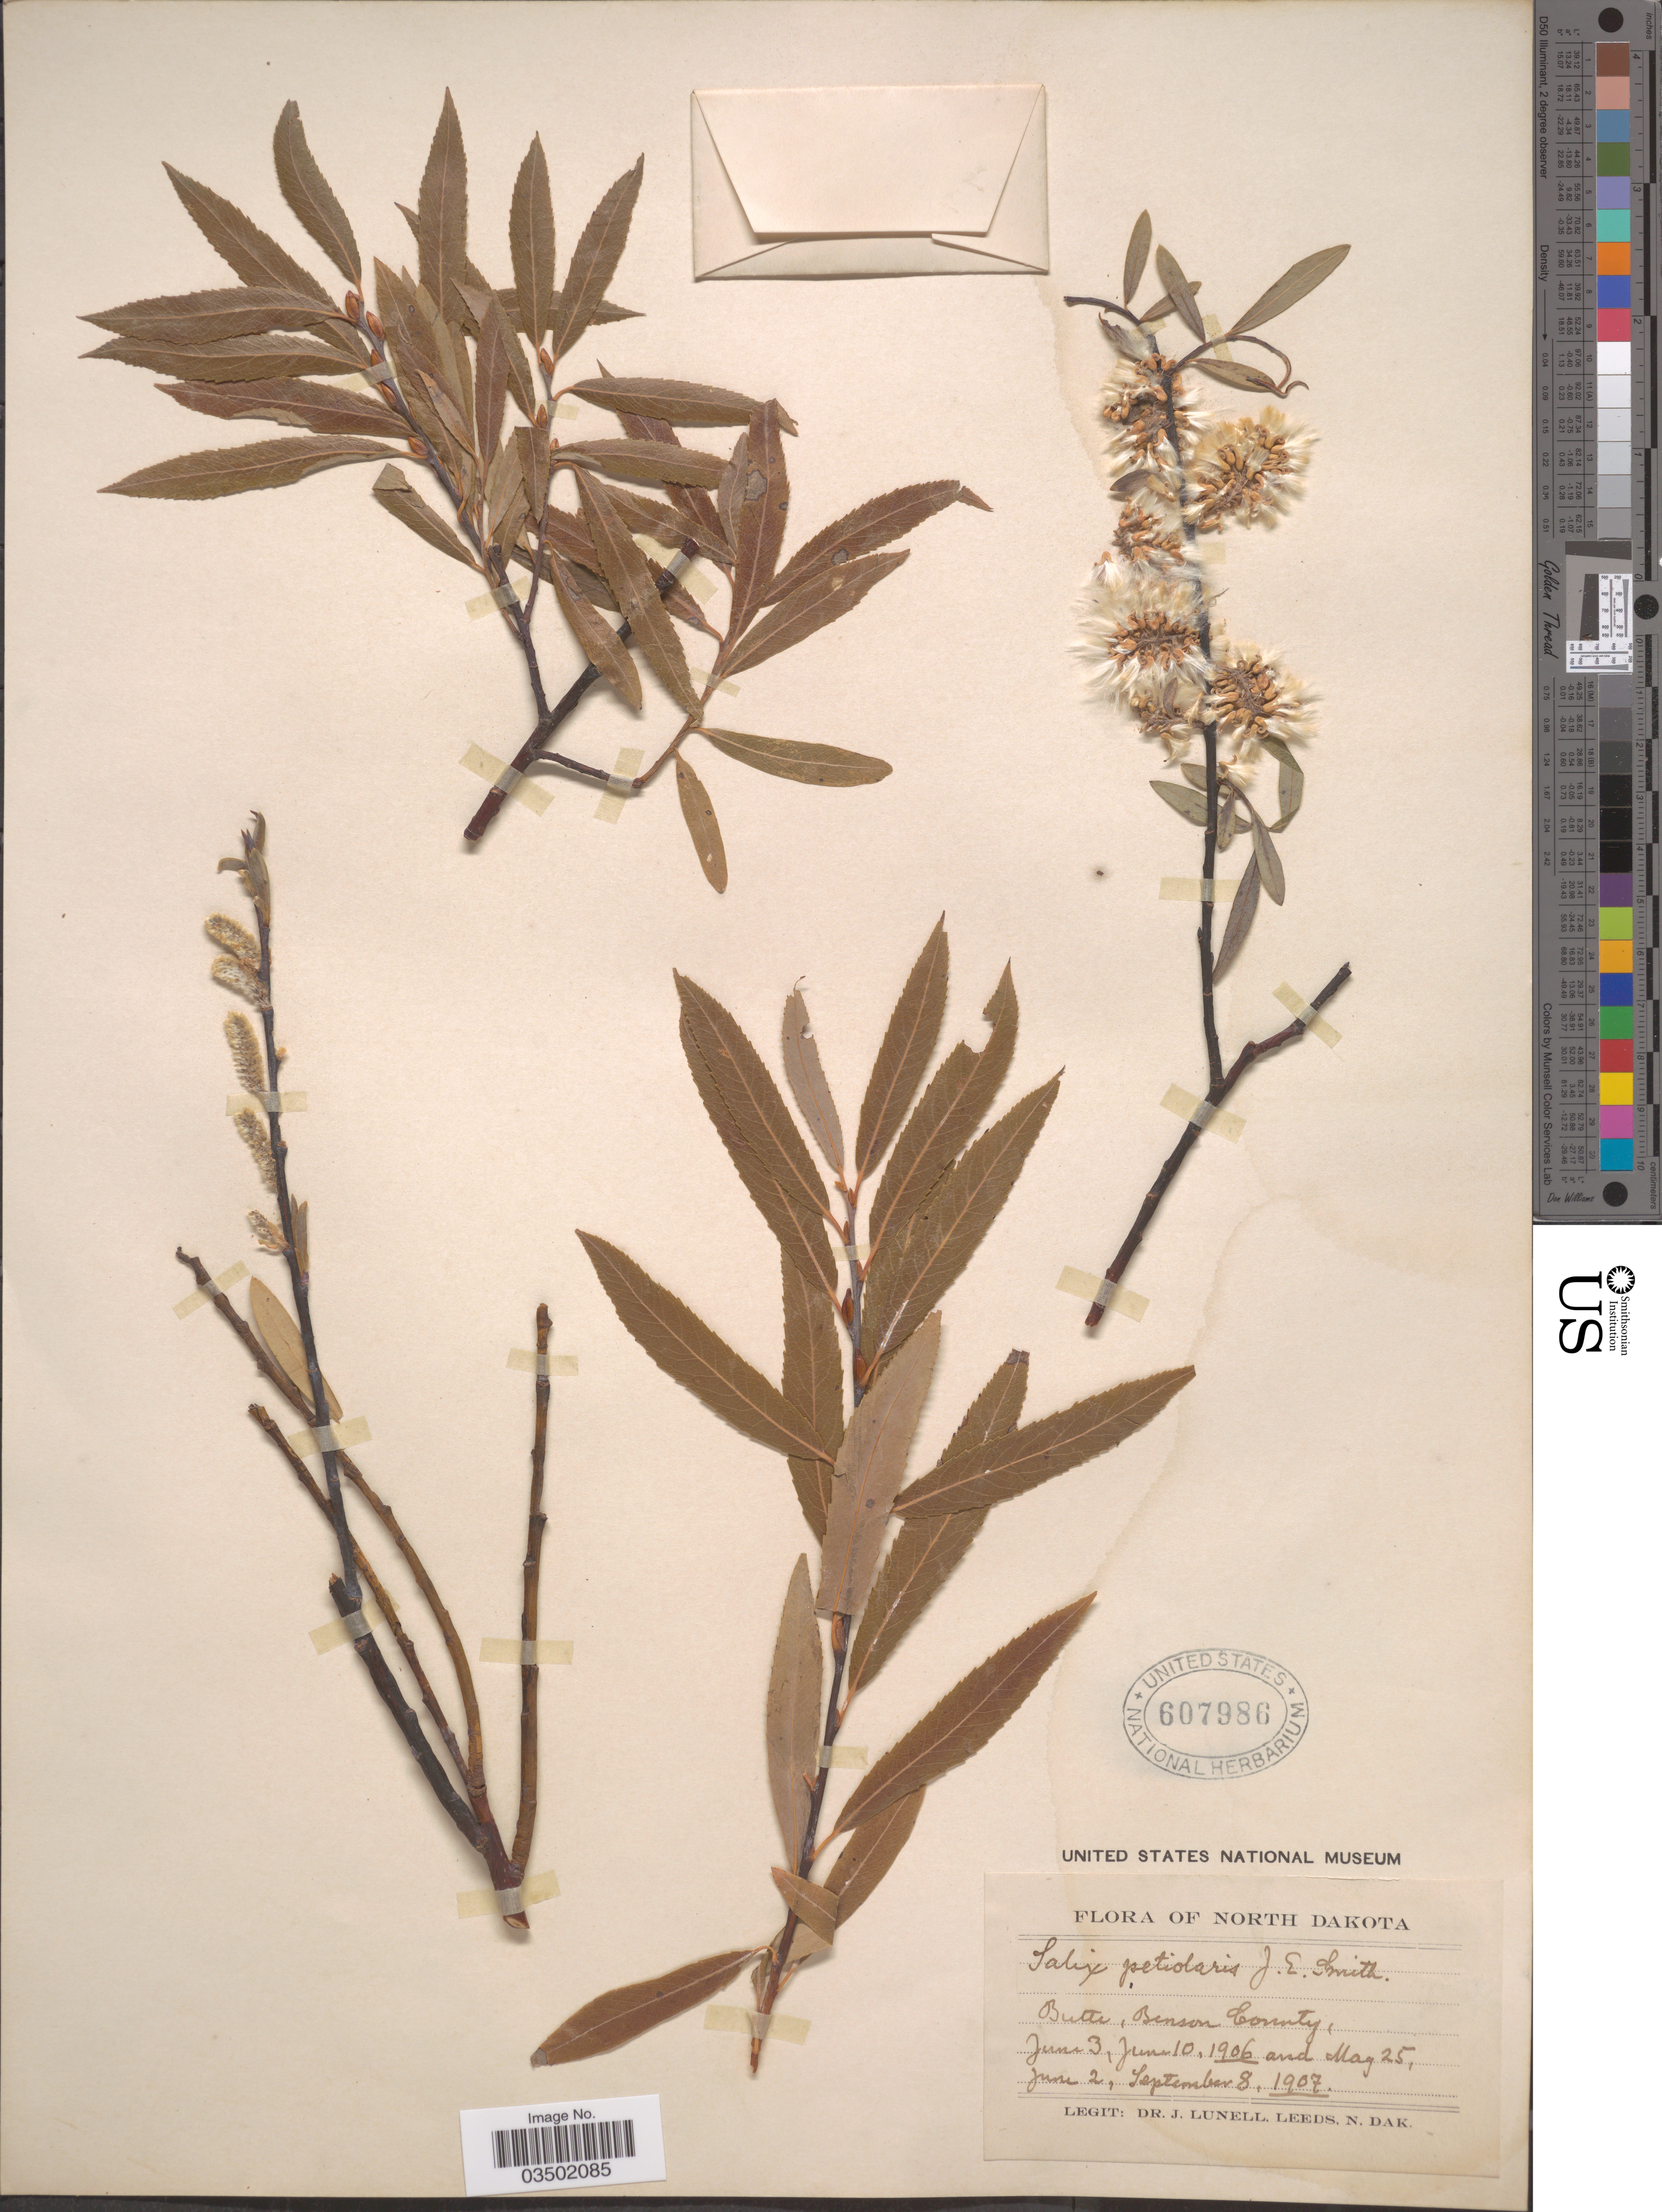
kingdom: Plantae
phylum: Tracheophyta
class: Magnoliopsida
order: Malpighiales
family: Salicaceae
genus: Salix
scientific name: Salix petiolaris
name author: Sm.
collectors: J. Lunell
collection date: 1906-06-03/1907-09-08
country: United States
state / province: North Dakota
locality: Butte, Benson County.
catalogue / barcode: US 607986